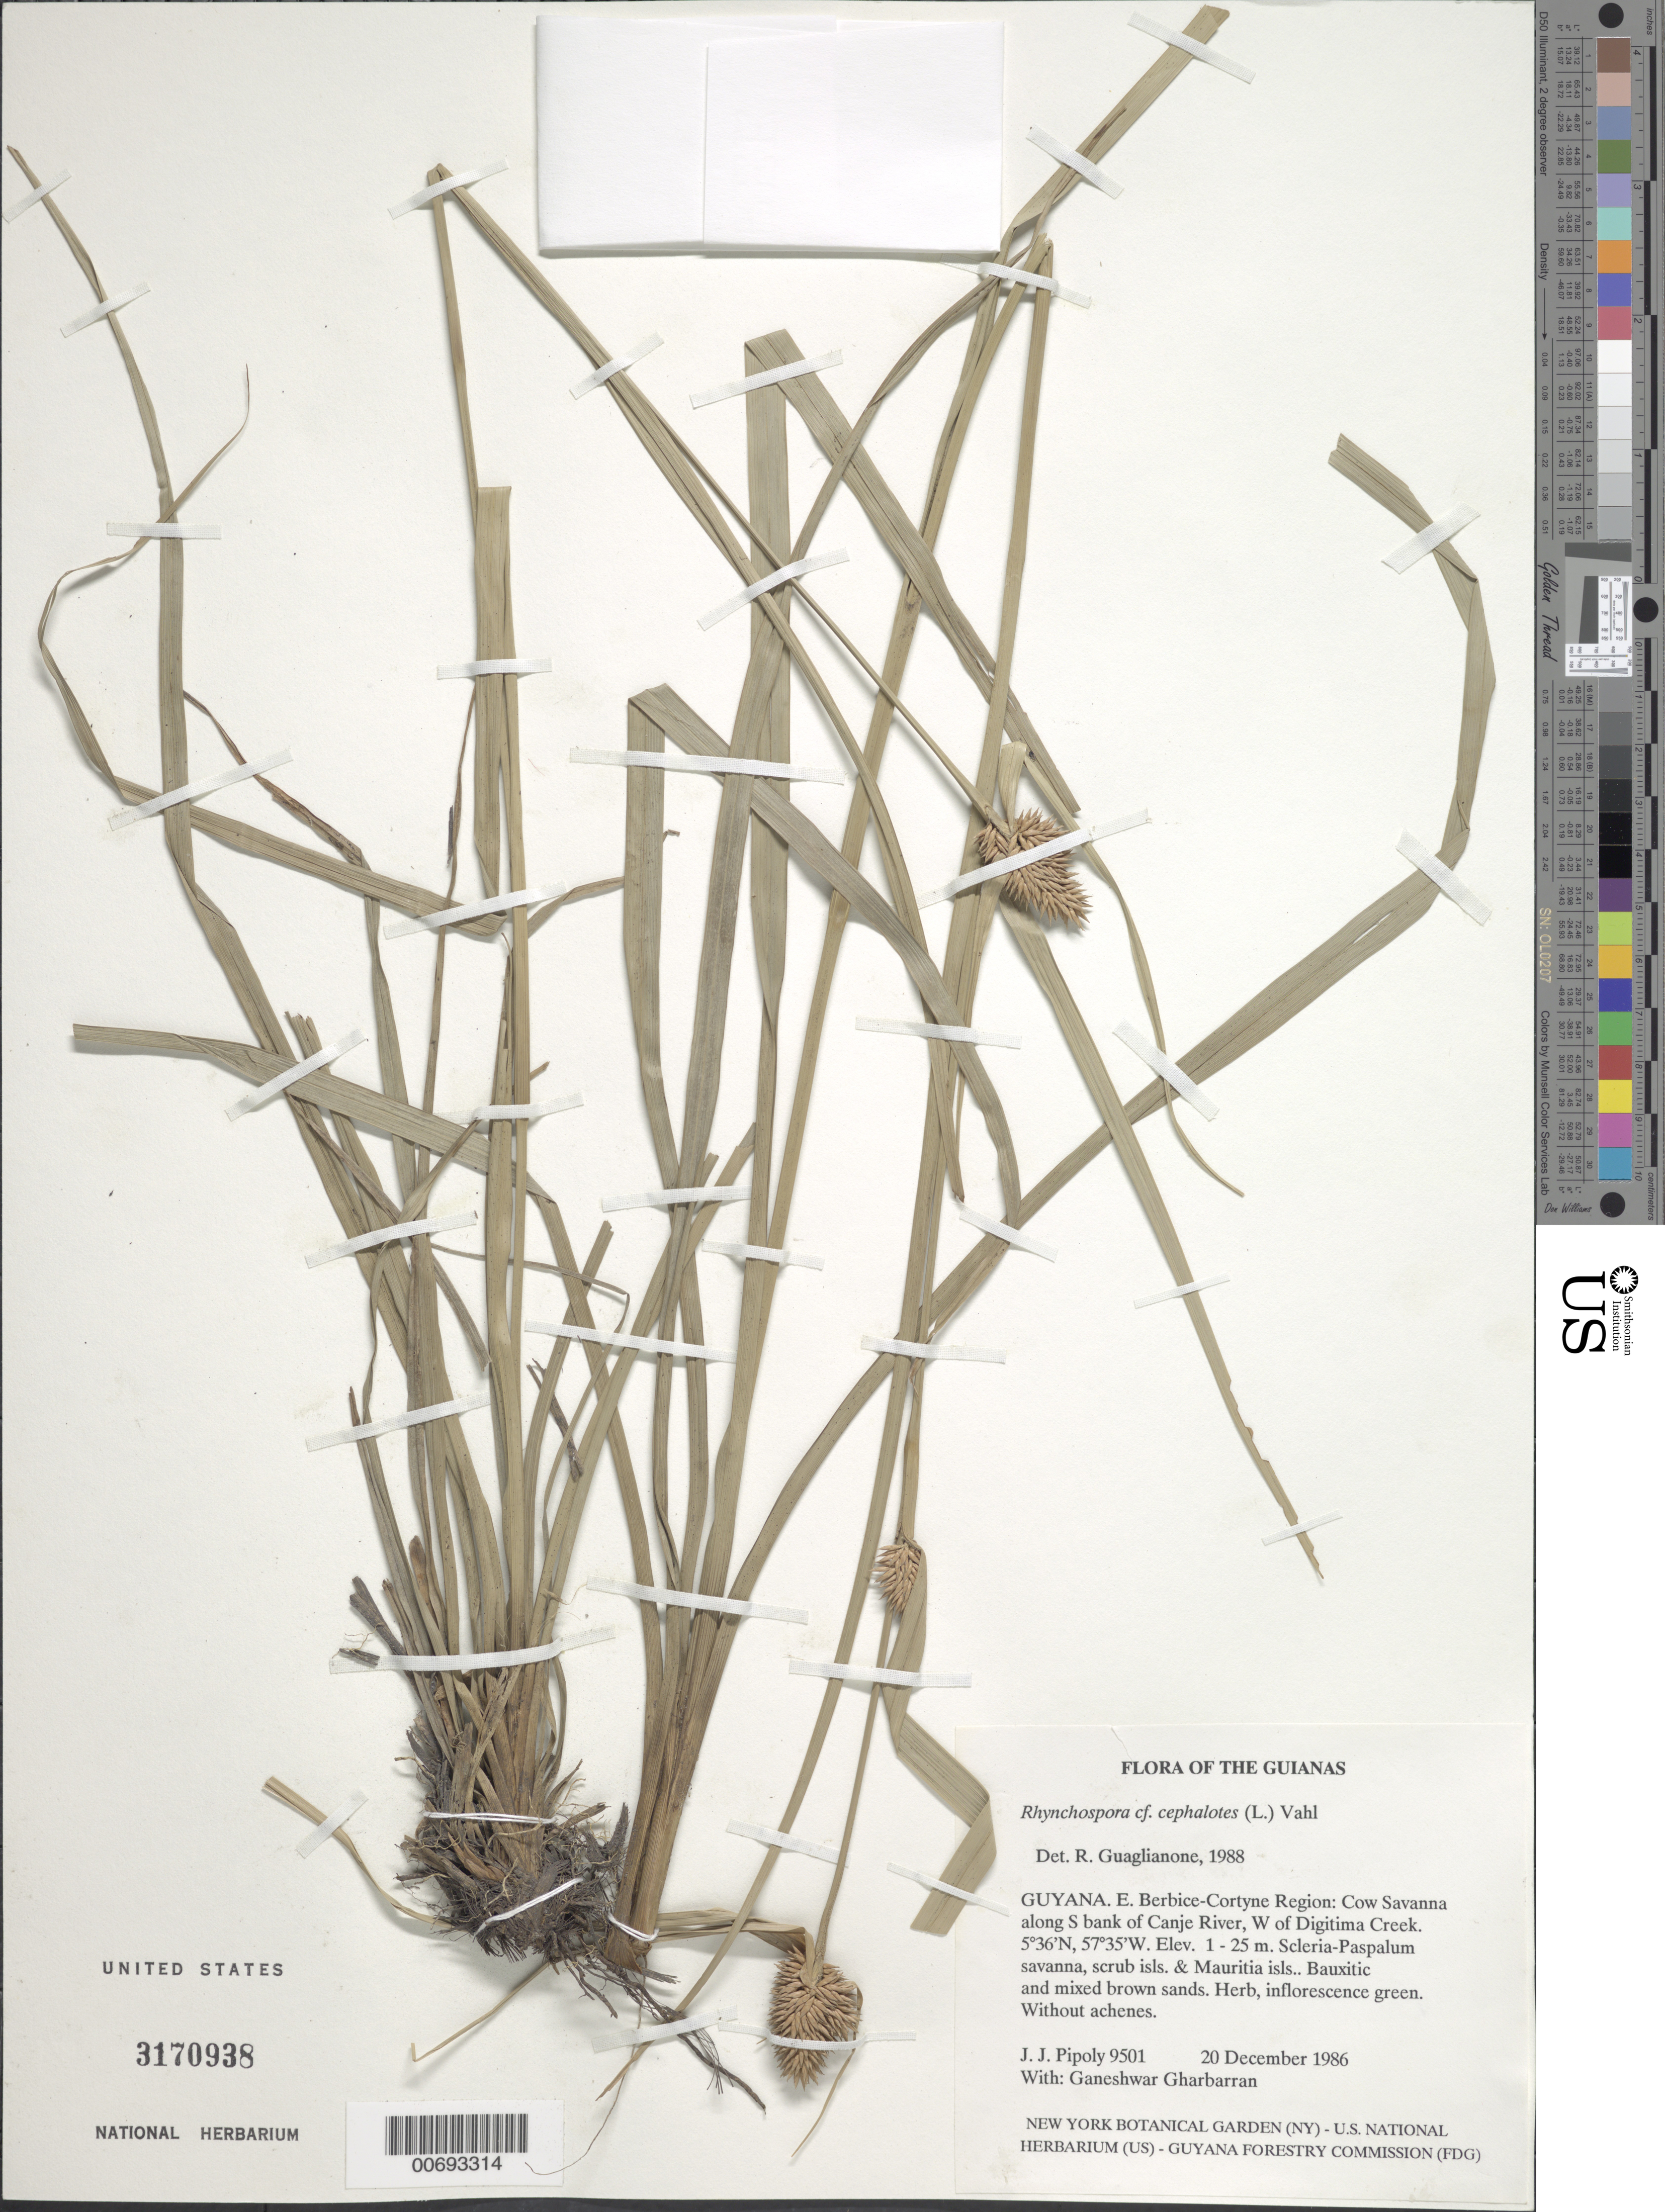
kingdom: Plantae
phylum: Tracheophyta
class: Liliopsida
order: Poales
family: Cyperaceae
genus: Rhynchospora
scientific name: Rhynchospora cephalotes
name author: (L.) Vahl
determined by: Guaglianone, E. R.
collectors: J. J. Pipoly & G. Gharbarran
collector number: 9501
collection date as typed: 20 December 1986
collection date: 1986-12-20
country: Guyana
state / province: E. Berbice-Corentyne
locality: Cow savanna, along S bank of Canje River, W of Digitima Creek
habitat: Scleria-Paspalum savanna, scrub isls. & Mauritia isls. Bauxitic and mixed brown sands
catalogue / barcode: US 3170938